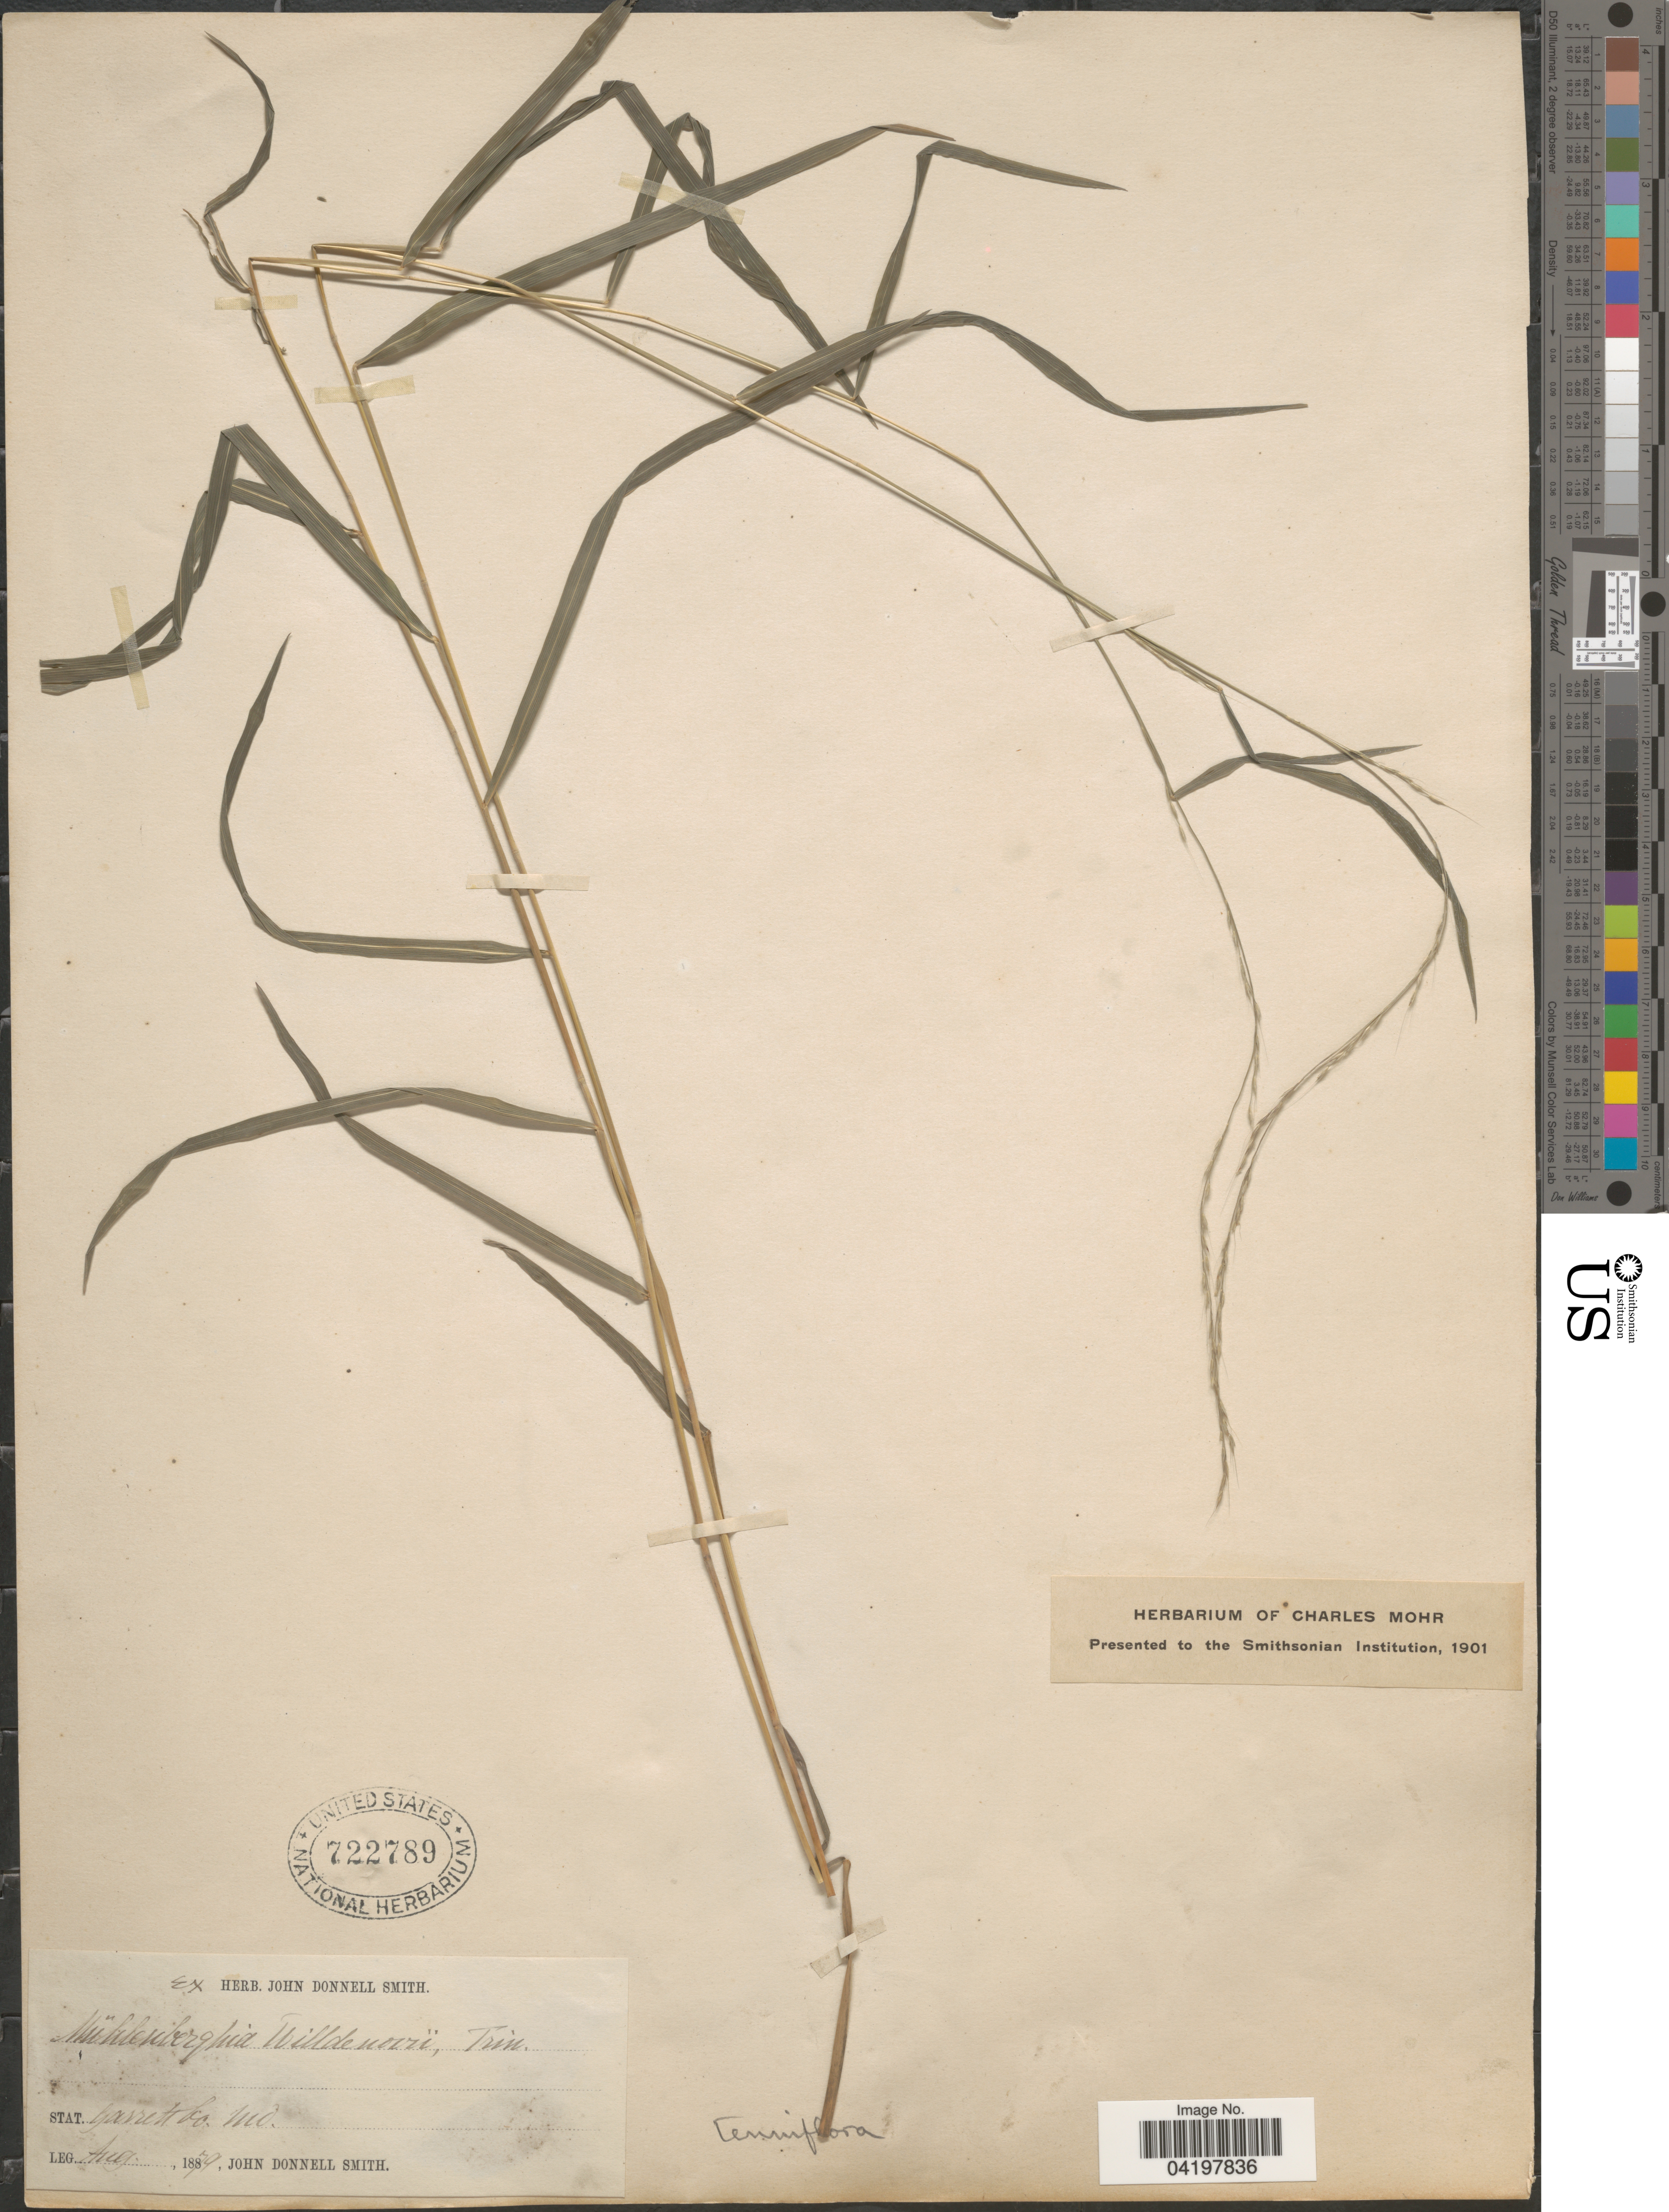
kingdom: Plantae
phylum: Tracheophyta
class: Liliopsida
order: Poales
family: Poaceae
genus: Muhlenbergia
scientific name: Muhlenbergia tenuiflora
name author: (Willd.) Britton, Stearns & Poggenb.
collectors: J. Donnell Smith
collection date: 1879-08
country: United States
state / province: Missouri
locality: Garrett Co.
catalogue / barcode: US 722789